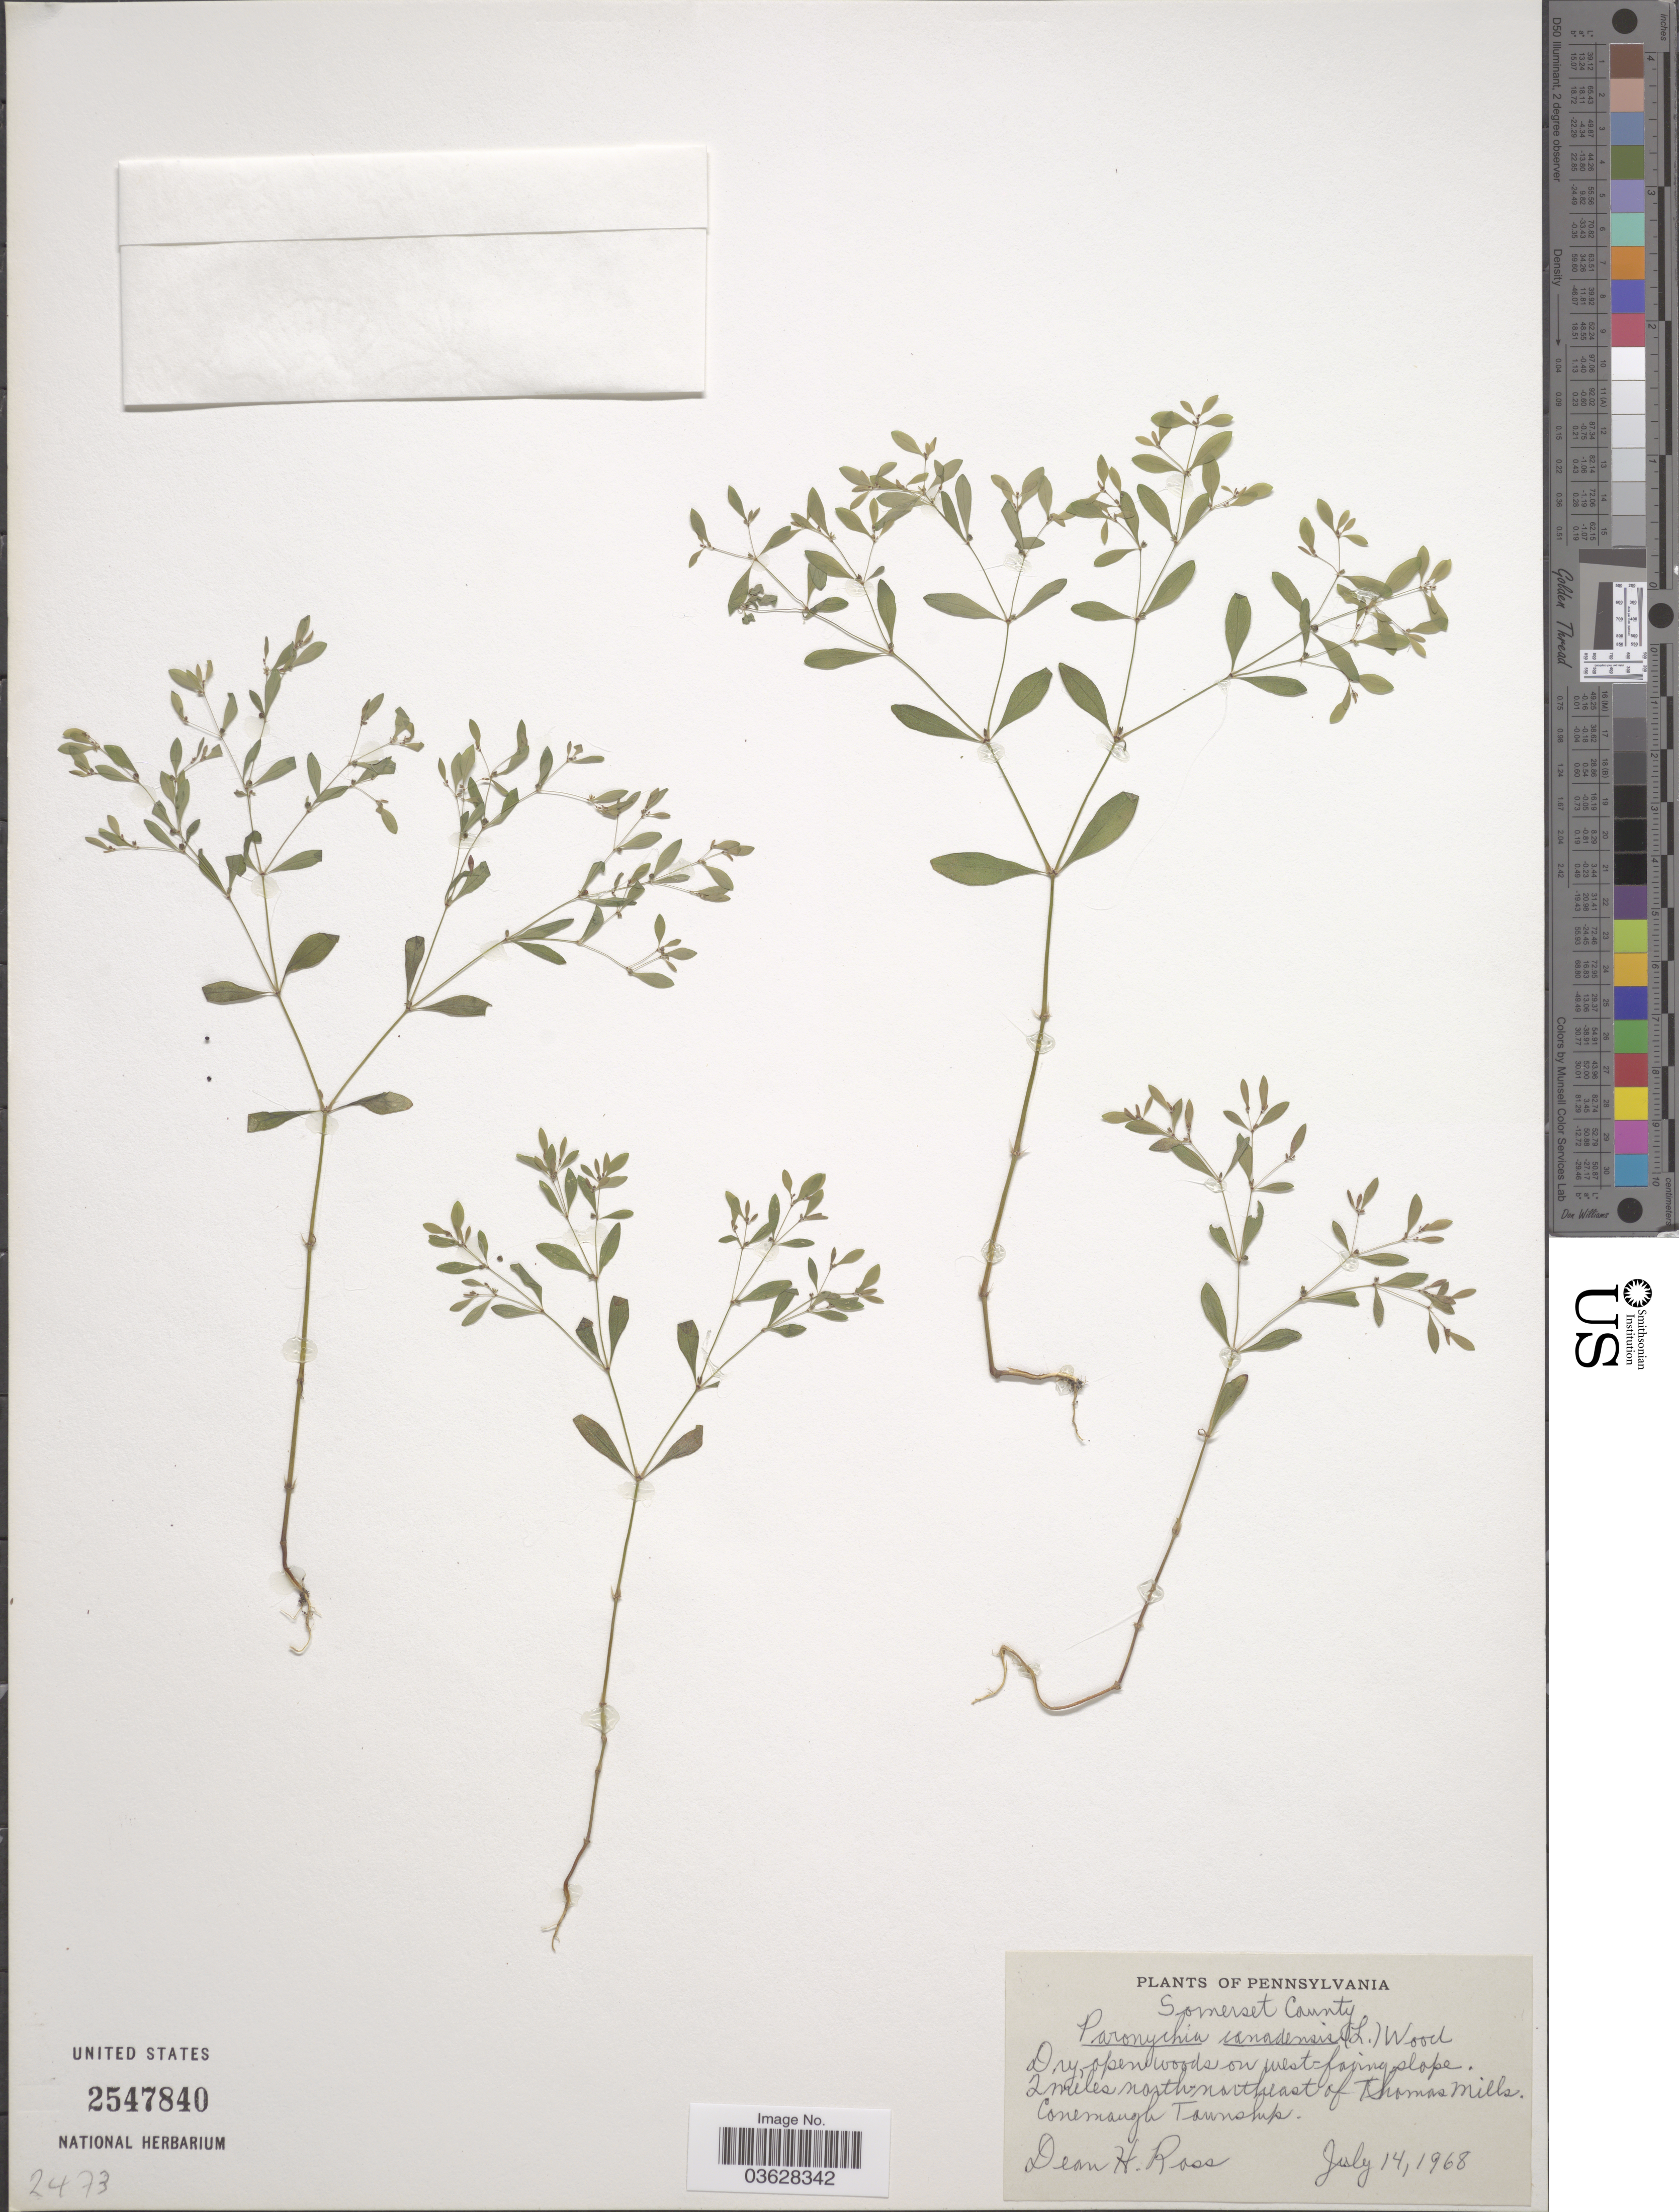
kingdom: Plantae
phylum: Tracheophyta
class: Magnoliopsida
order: Caryophyllales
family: Caryophyllaceae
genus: Paronychia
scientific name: Paronychia canadensis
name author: (L.) Alph. Wood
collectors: D. Ross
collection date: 1968-07-14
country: United States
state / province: Pennsylvania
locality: Somerset County. 2 miles north northeast of Thomas Mills, Conemaugh Township.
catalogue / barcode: US 2547840